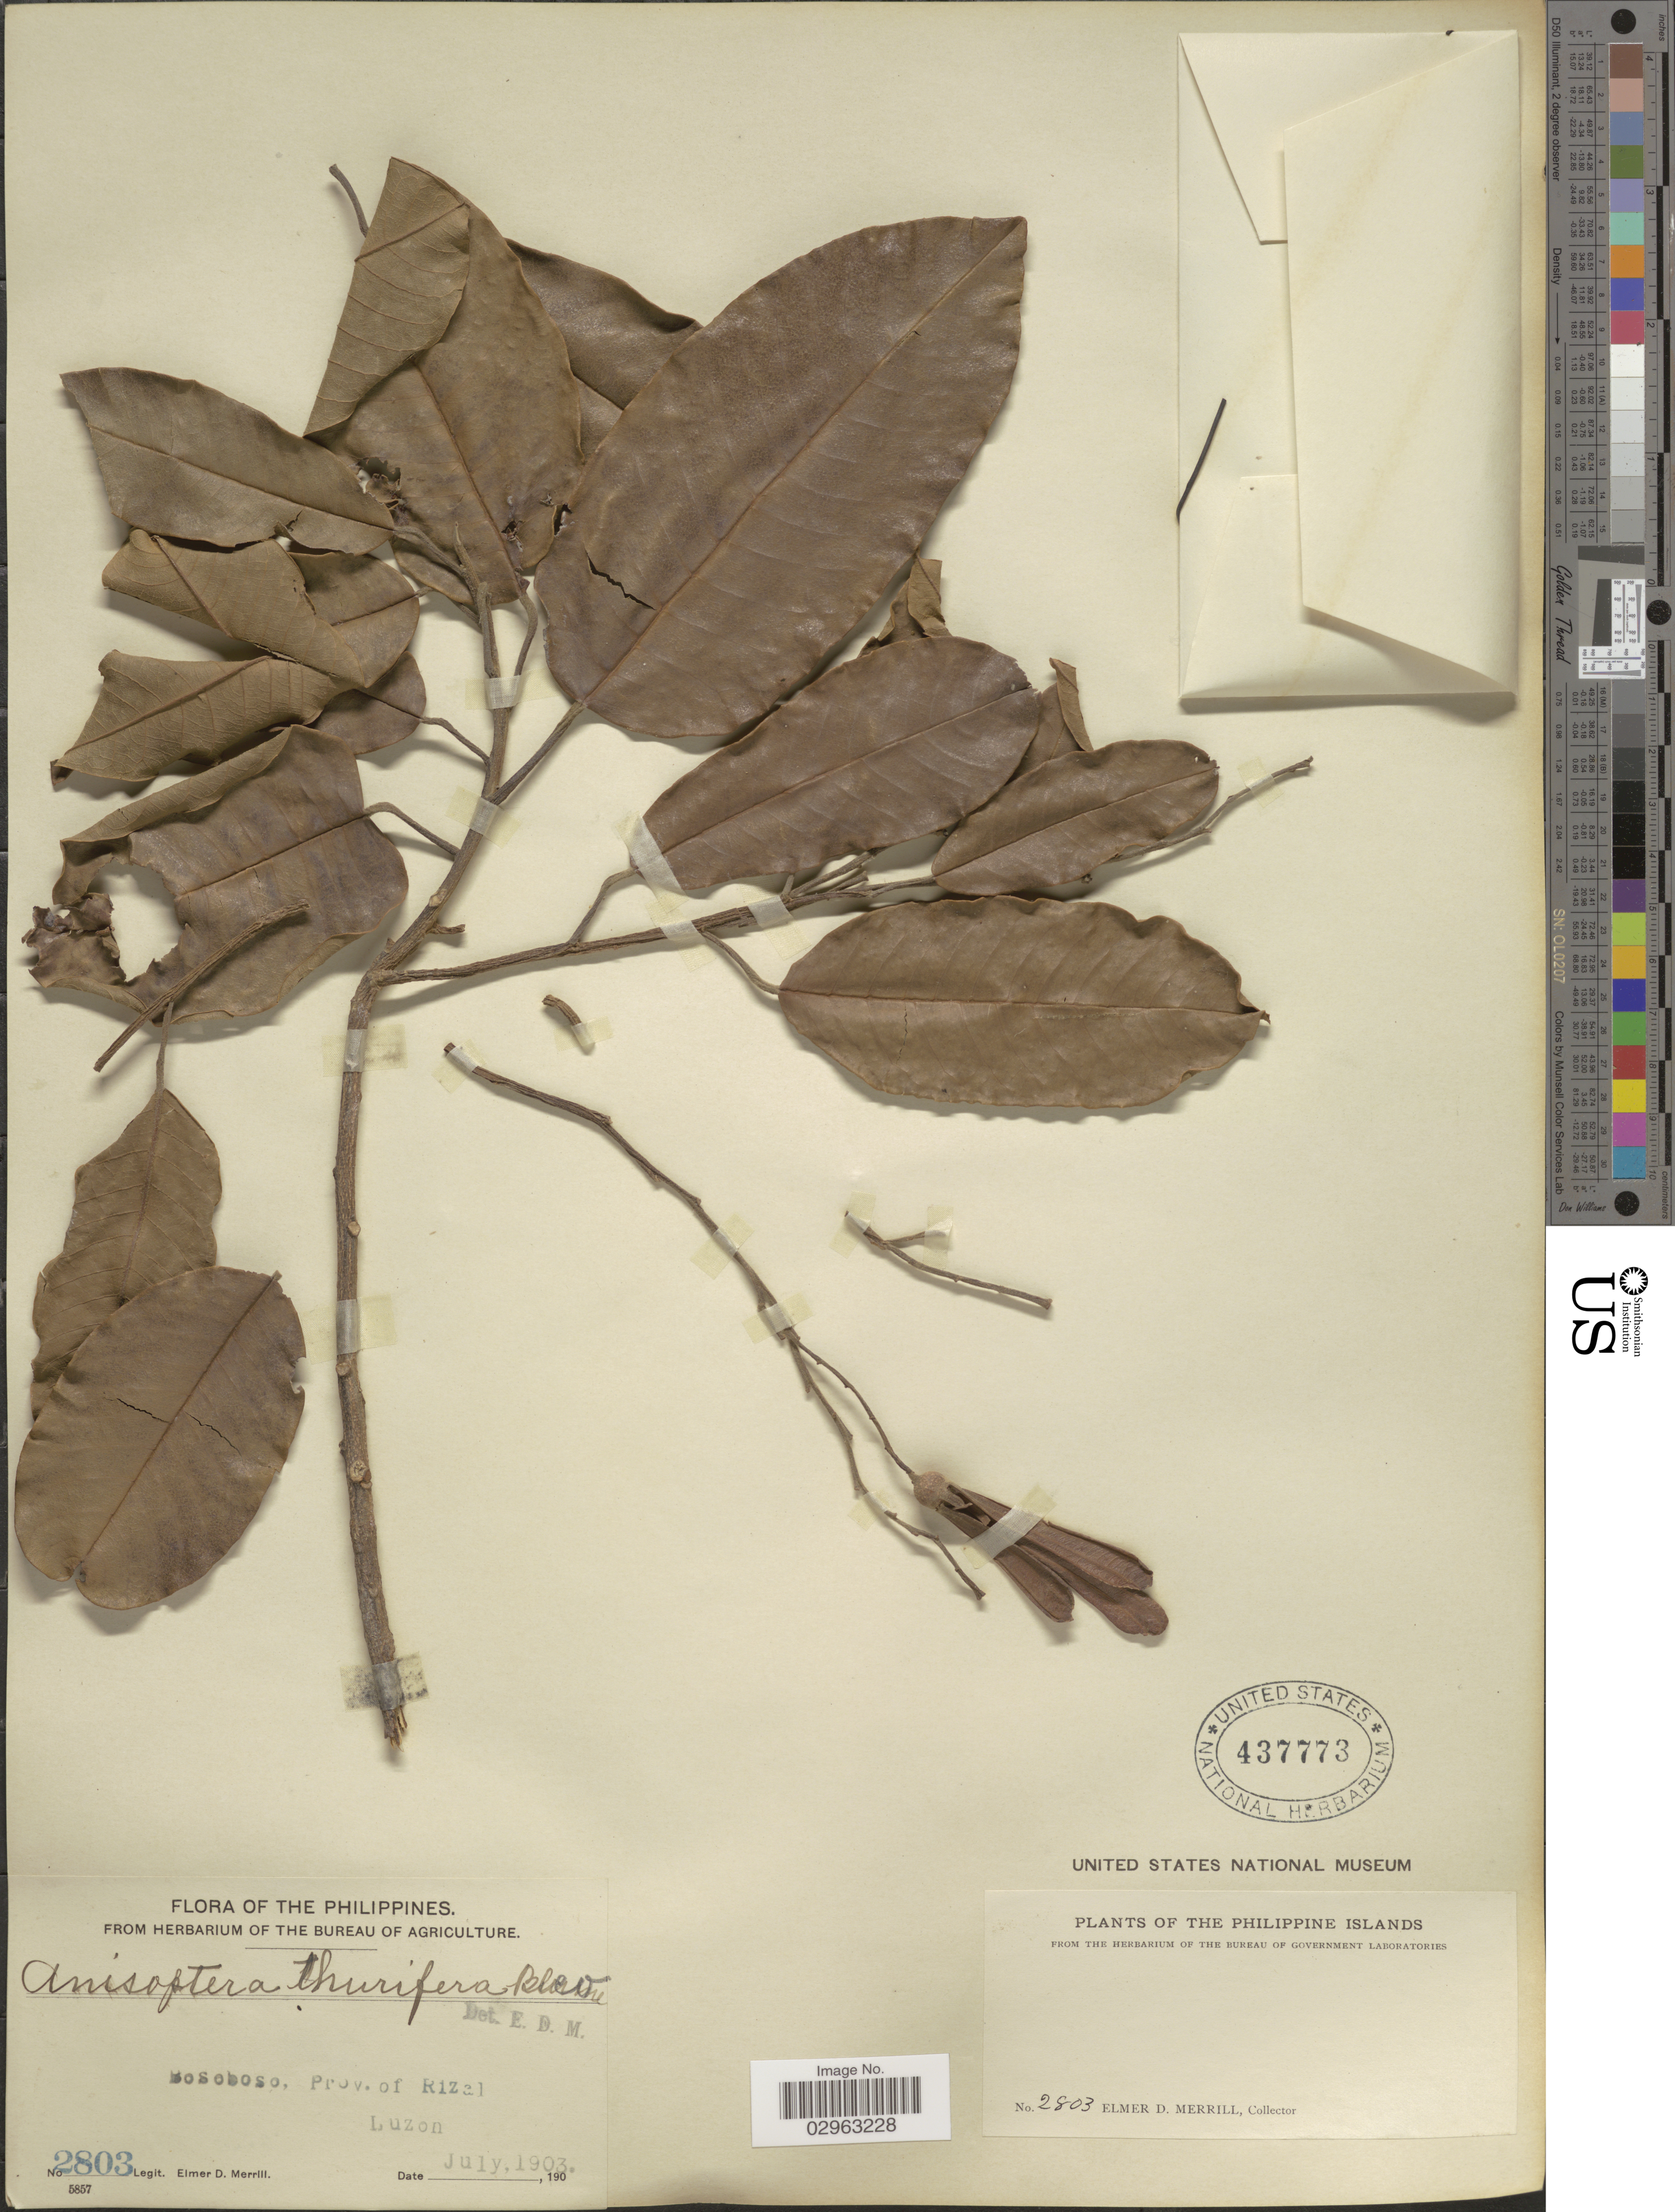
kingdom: Plantae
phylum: Tracheophyta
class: Magnoliopsida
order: Malvales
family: Dipterocarpaceae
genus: Anisoptera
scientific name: Anisoptera thurifera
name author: (Blanco) Blume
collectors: E. D. Merrill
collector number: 2803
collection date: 1903-07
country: Philippines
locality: Bosoboso, Prov. of Rizal, Luzon.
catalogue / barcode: US 437773